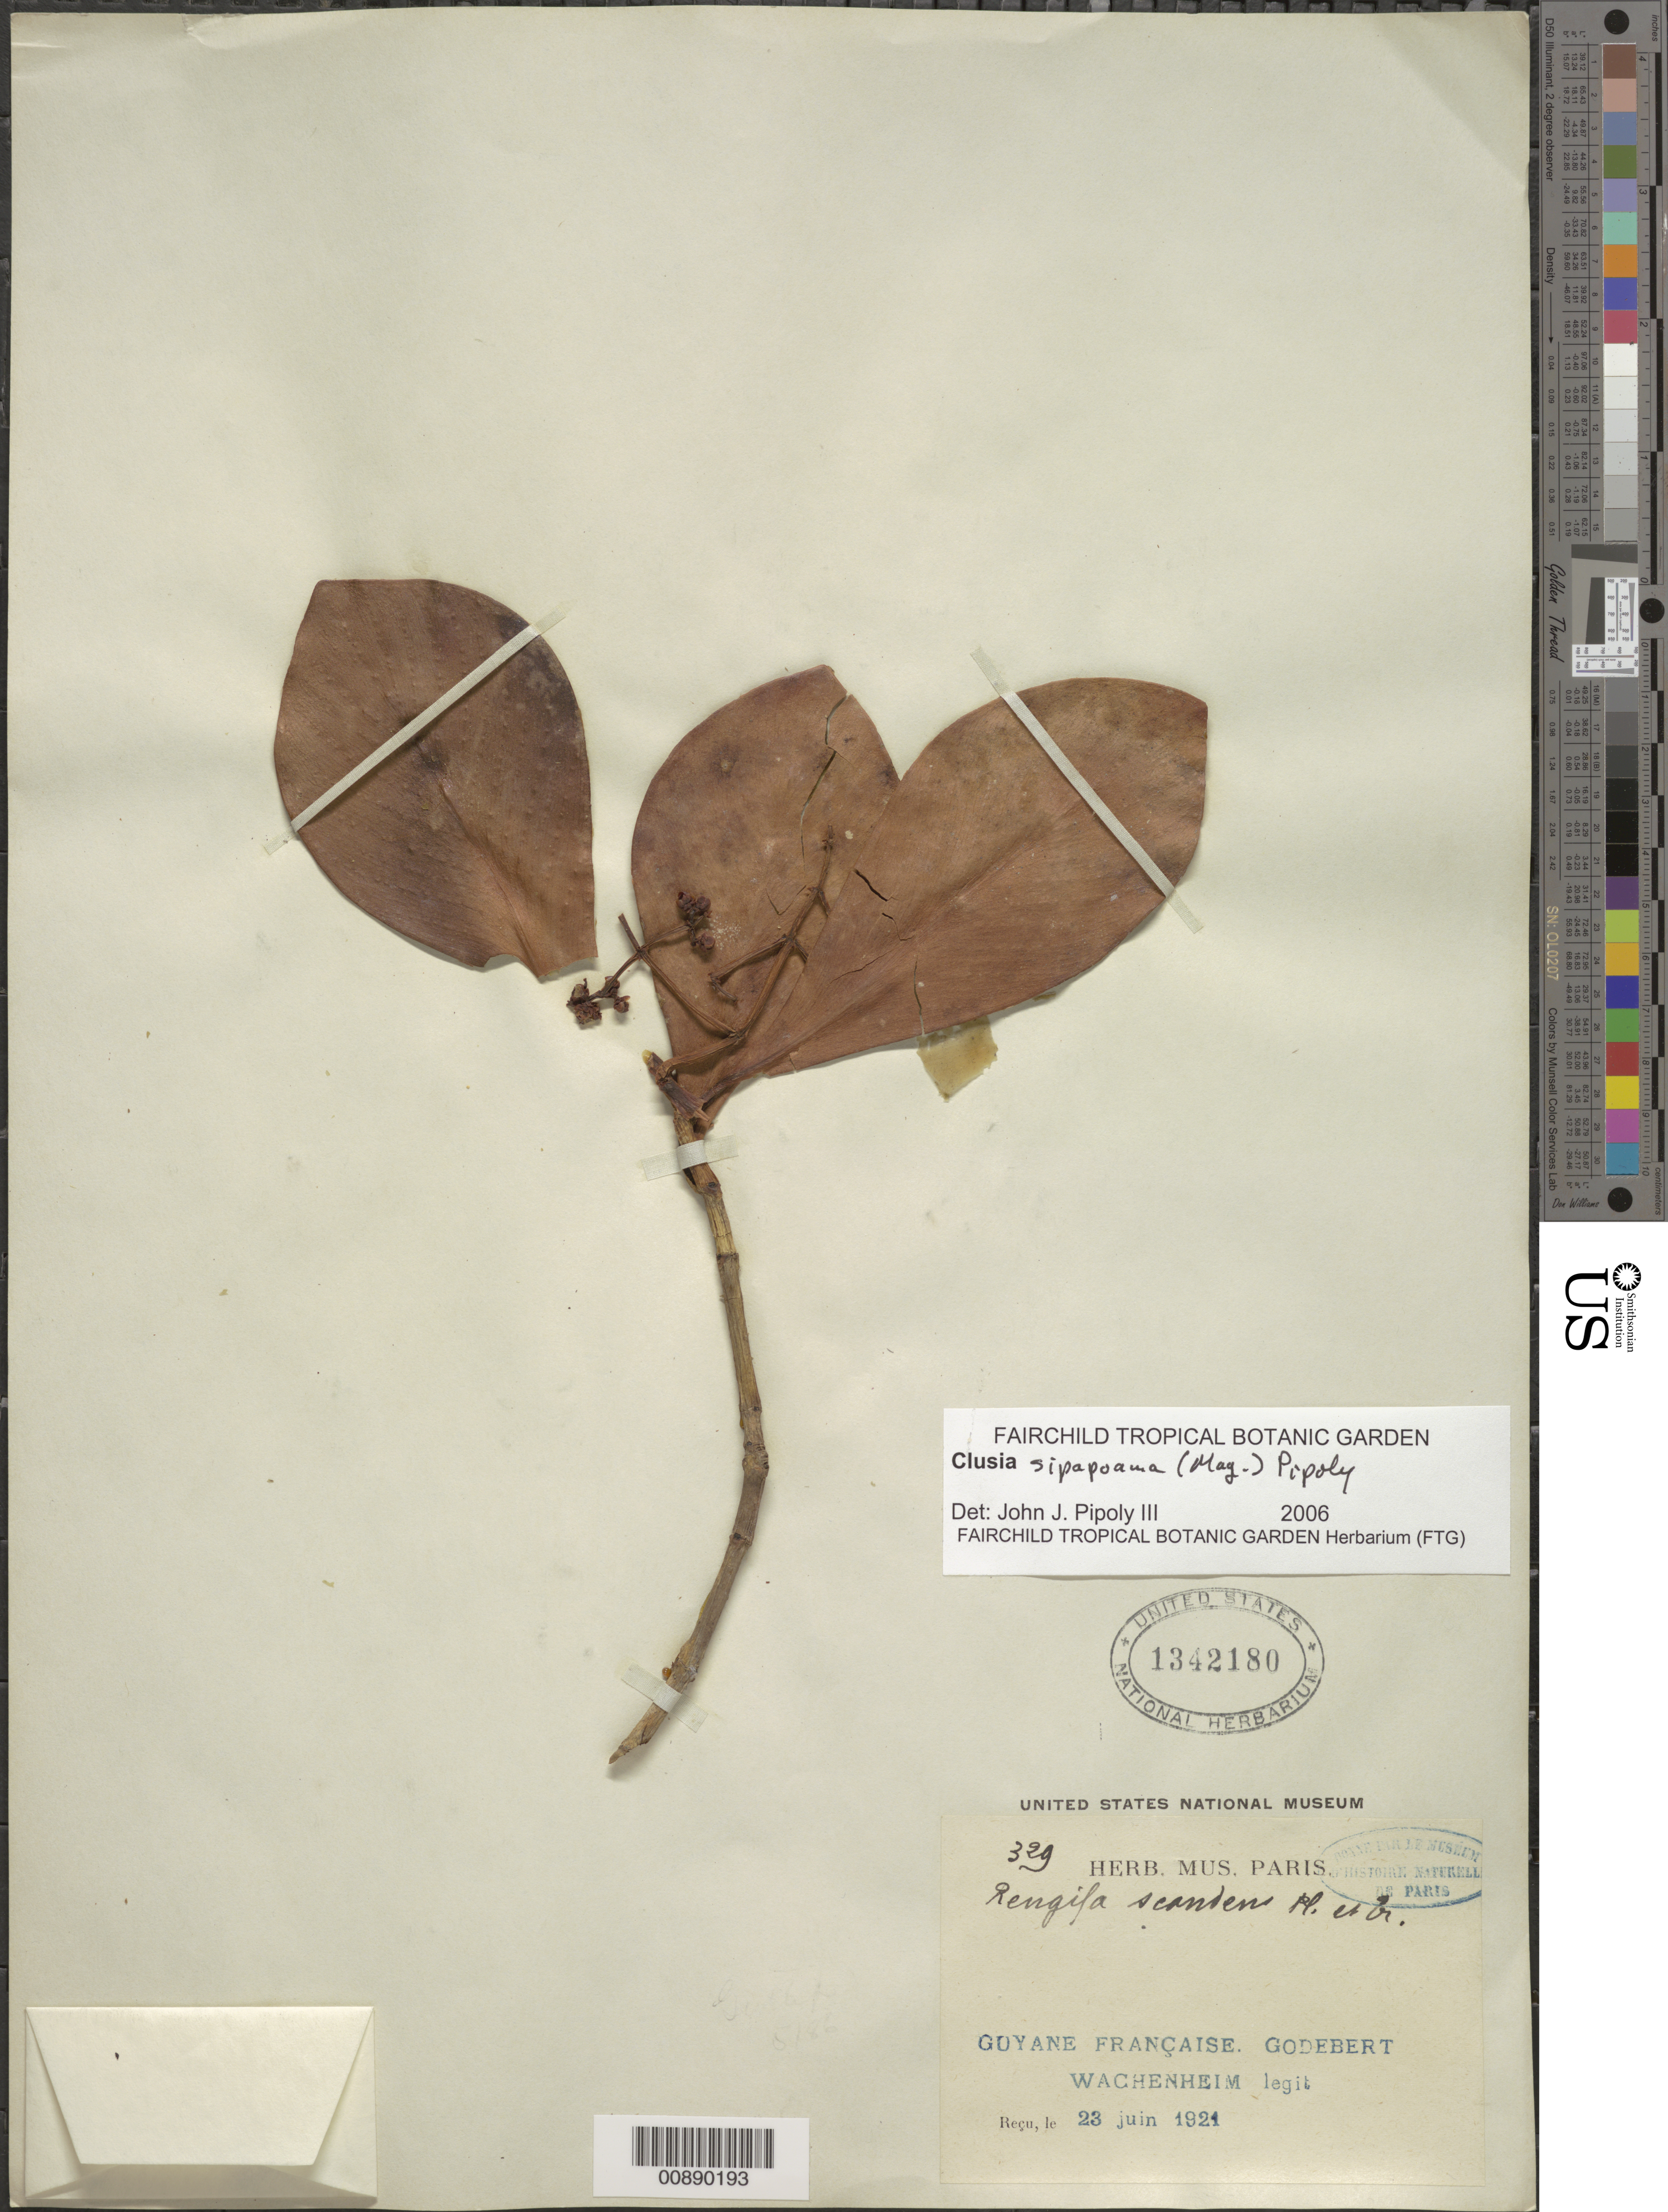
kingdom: Plantae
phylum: Tracheophyta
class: Magnoliopsida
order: Malpighiales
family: Clusiaceae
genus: Clusia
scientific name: Clusia sipapoana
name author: (Maguire) Pipoly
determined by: Pipoly, J. J., III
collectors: G. Wachenheim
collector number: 329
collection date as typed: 23-Jun-21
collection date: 1921-06-23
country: French Guiana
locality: Godebert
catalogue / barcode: US 1342180